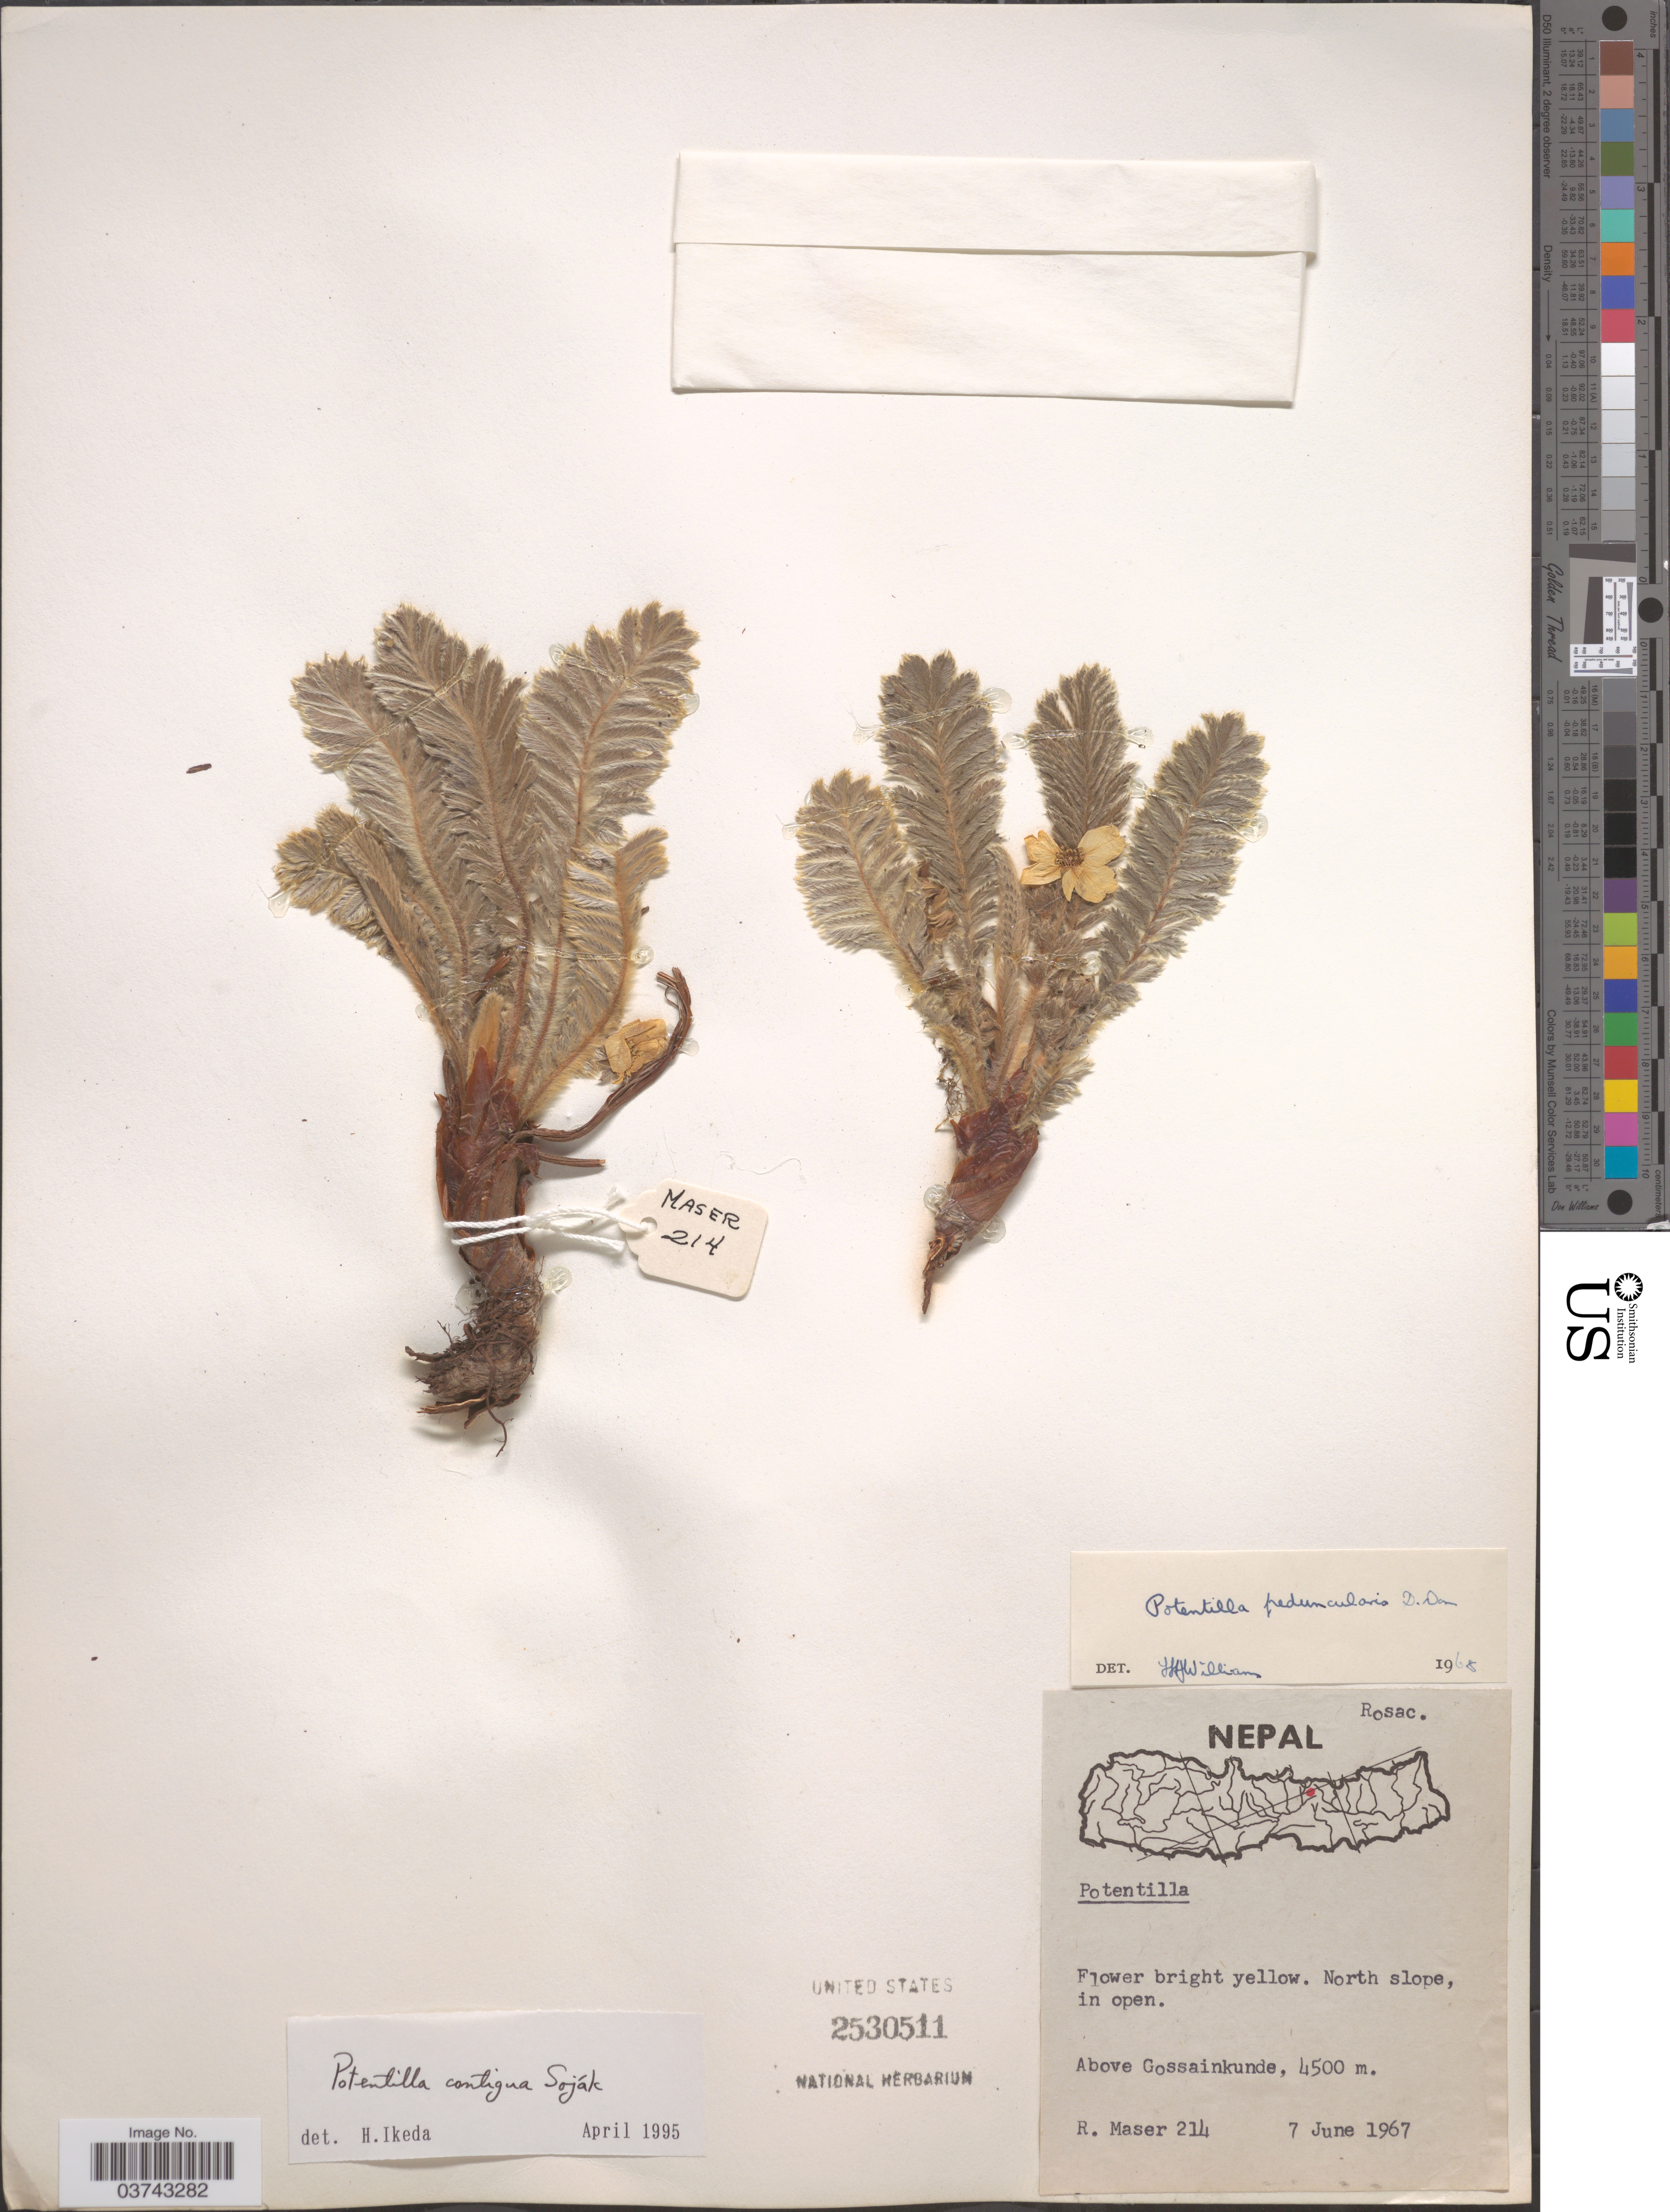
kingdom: Plantae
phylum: Tracheophyta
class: Magnoliopsida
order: Rosales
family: Rosaceae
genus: Potentilla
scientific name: Potentilla contigua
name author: Soják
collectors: R. Maser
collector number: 214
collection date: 1967-06-07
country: Nepal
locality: Above Gossainkunde.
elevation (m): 4500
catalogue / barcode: US 2530511